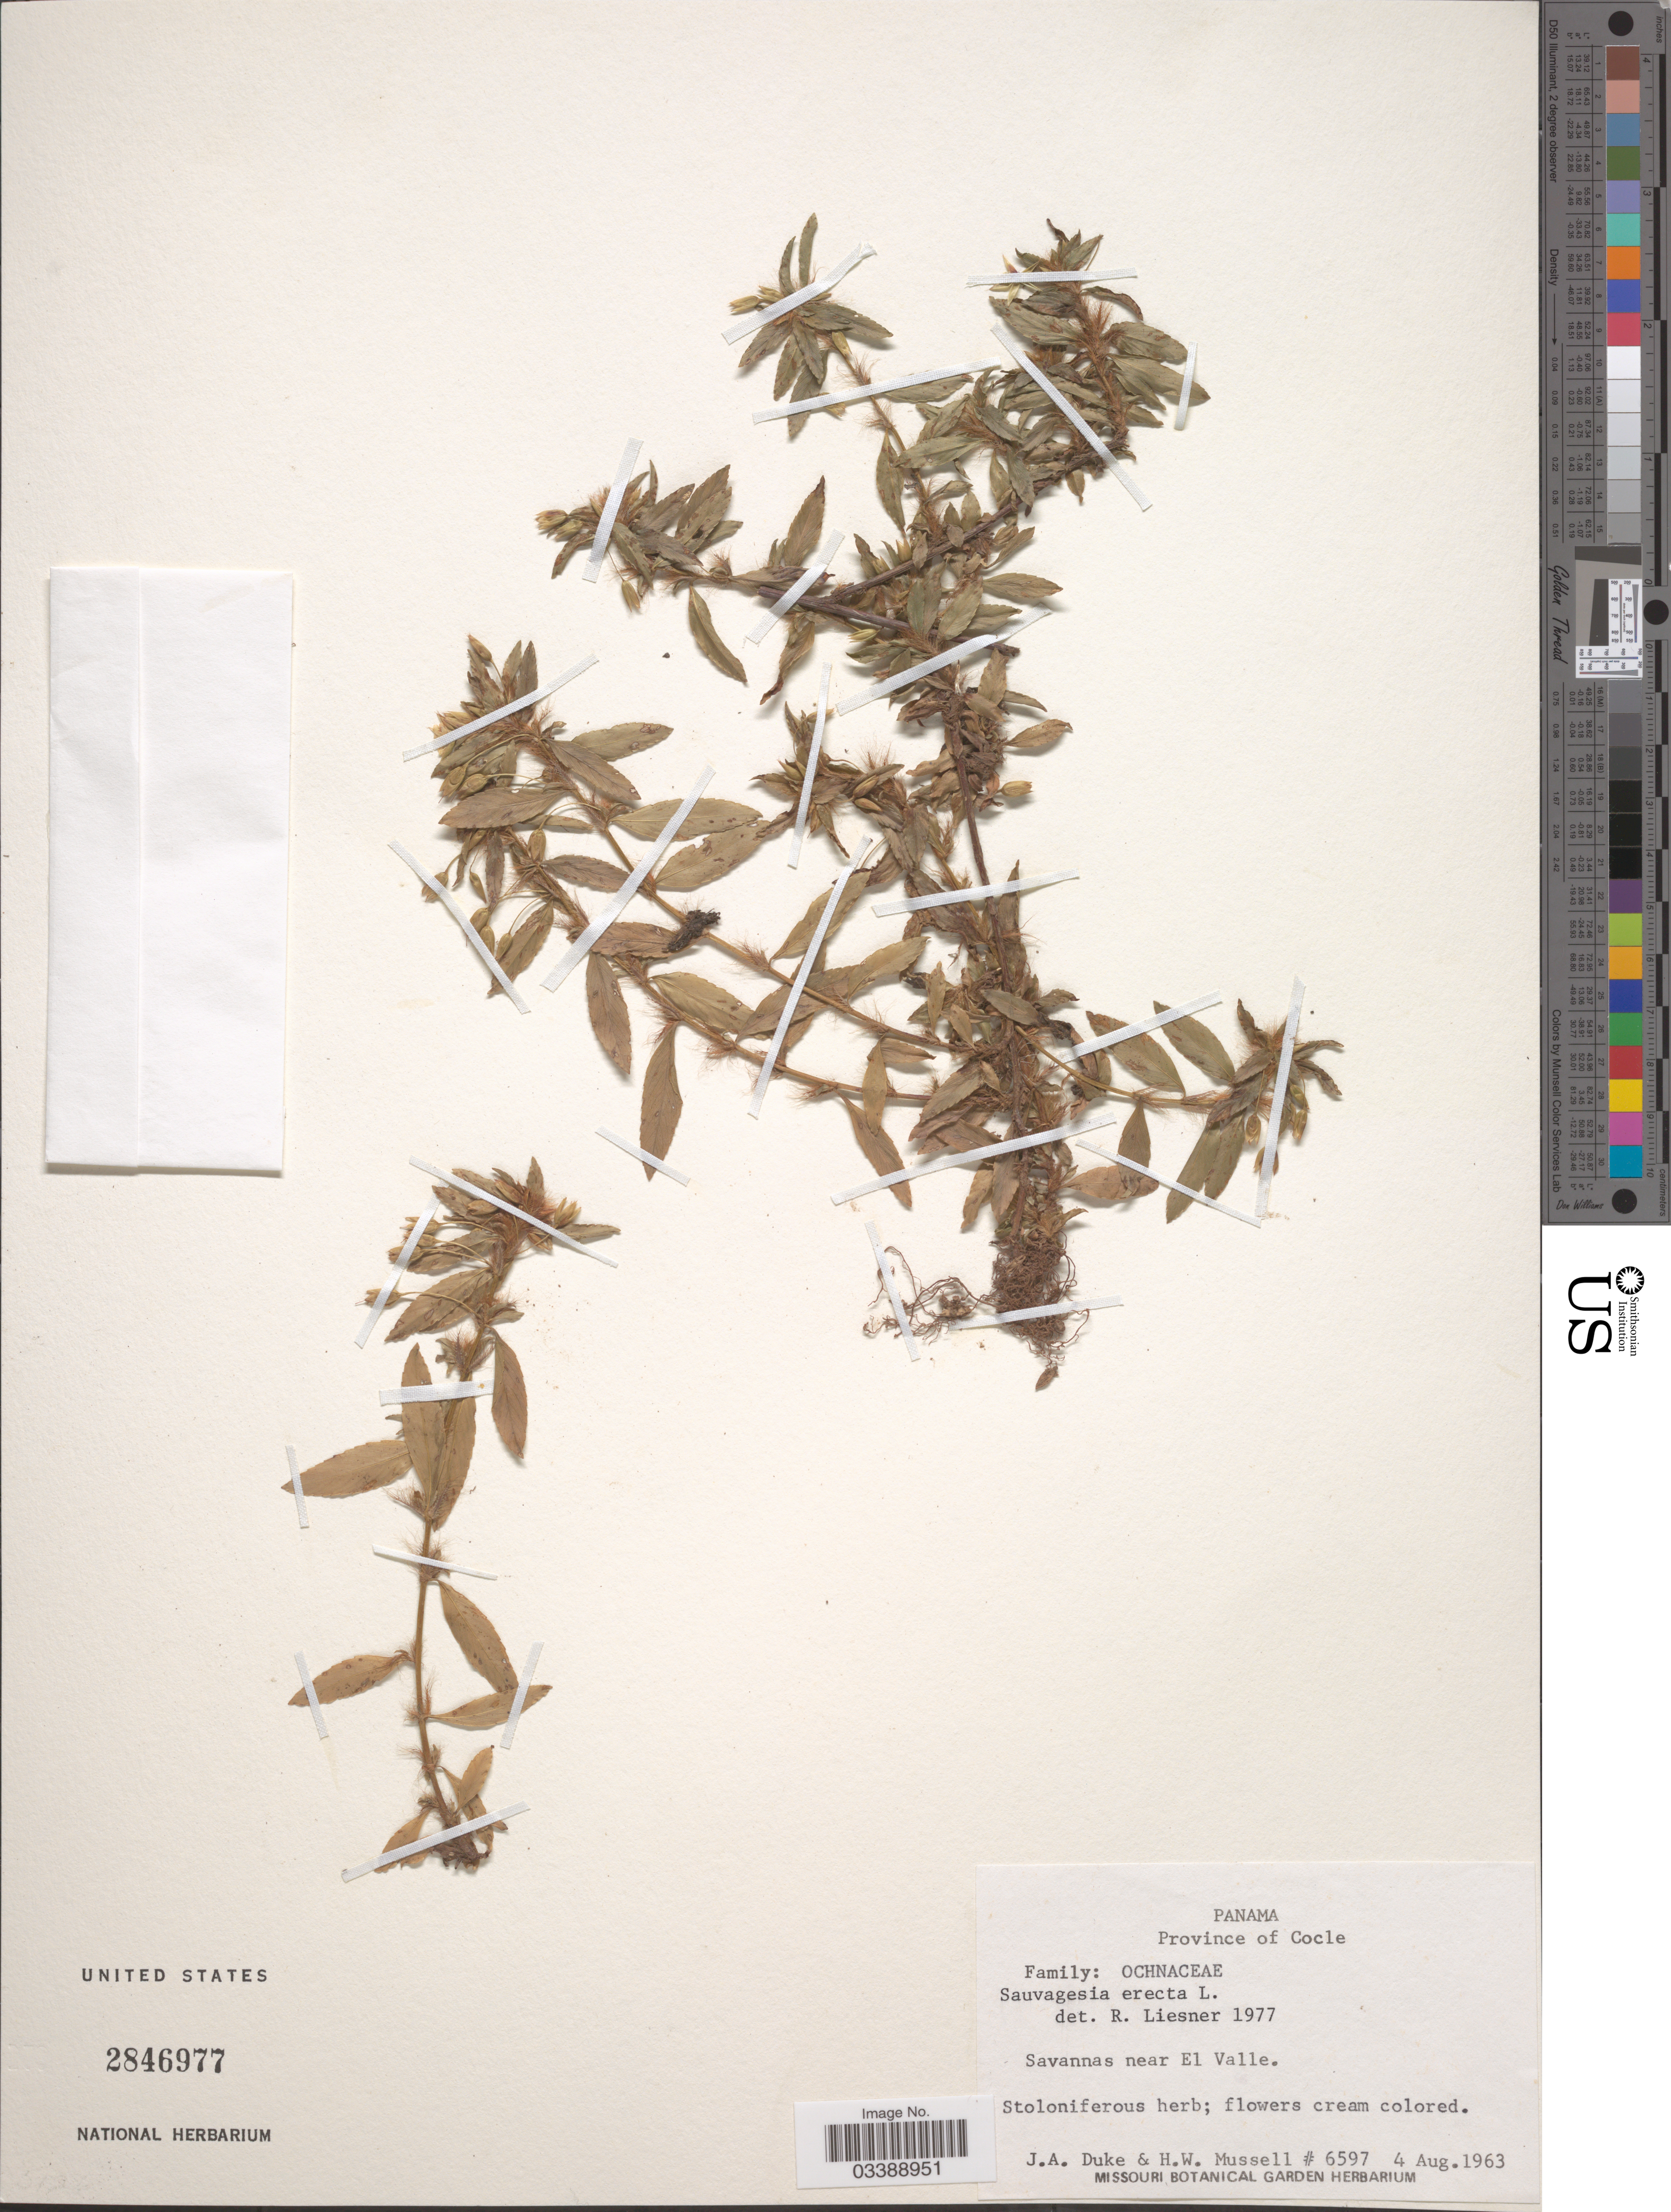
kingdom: Plantae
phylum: Tracheophyta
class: Magnoliopsida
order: Malpighiales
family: Ochnaceae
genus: Sauvagesia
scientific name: Sauvagesia erecta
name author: L.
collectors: J. A. Duke & H. Mussell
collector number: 6597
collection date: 1963-08-04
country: Panama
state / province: Coclé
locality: Savannas near El Valle.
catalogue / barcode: US 2846977